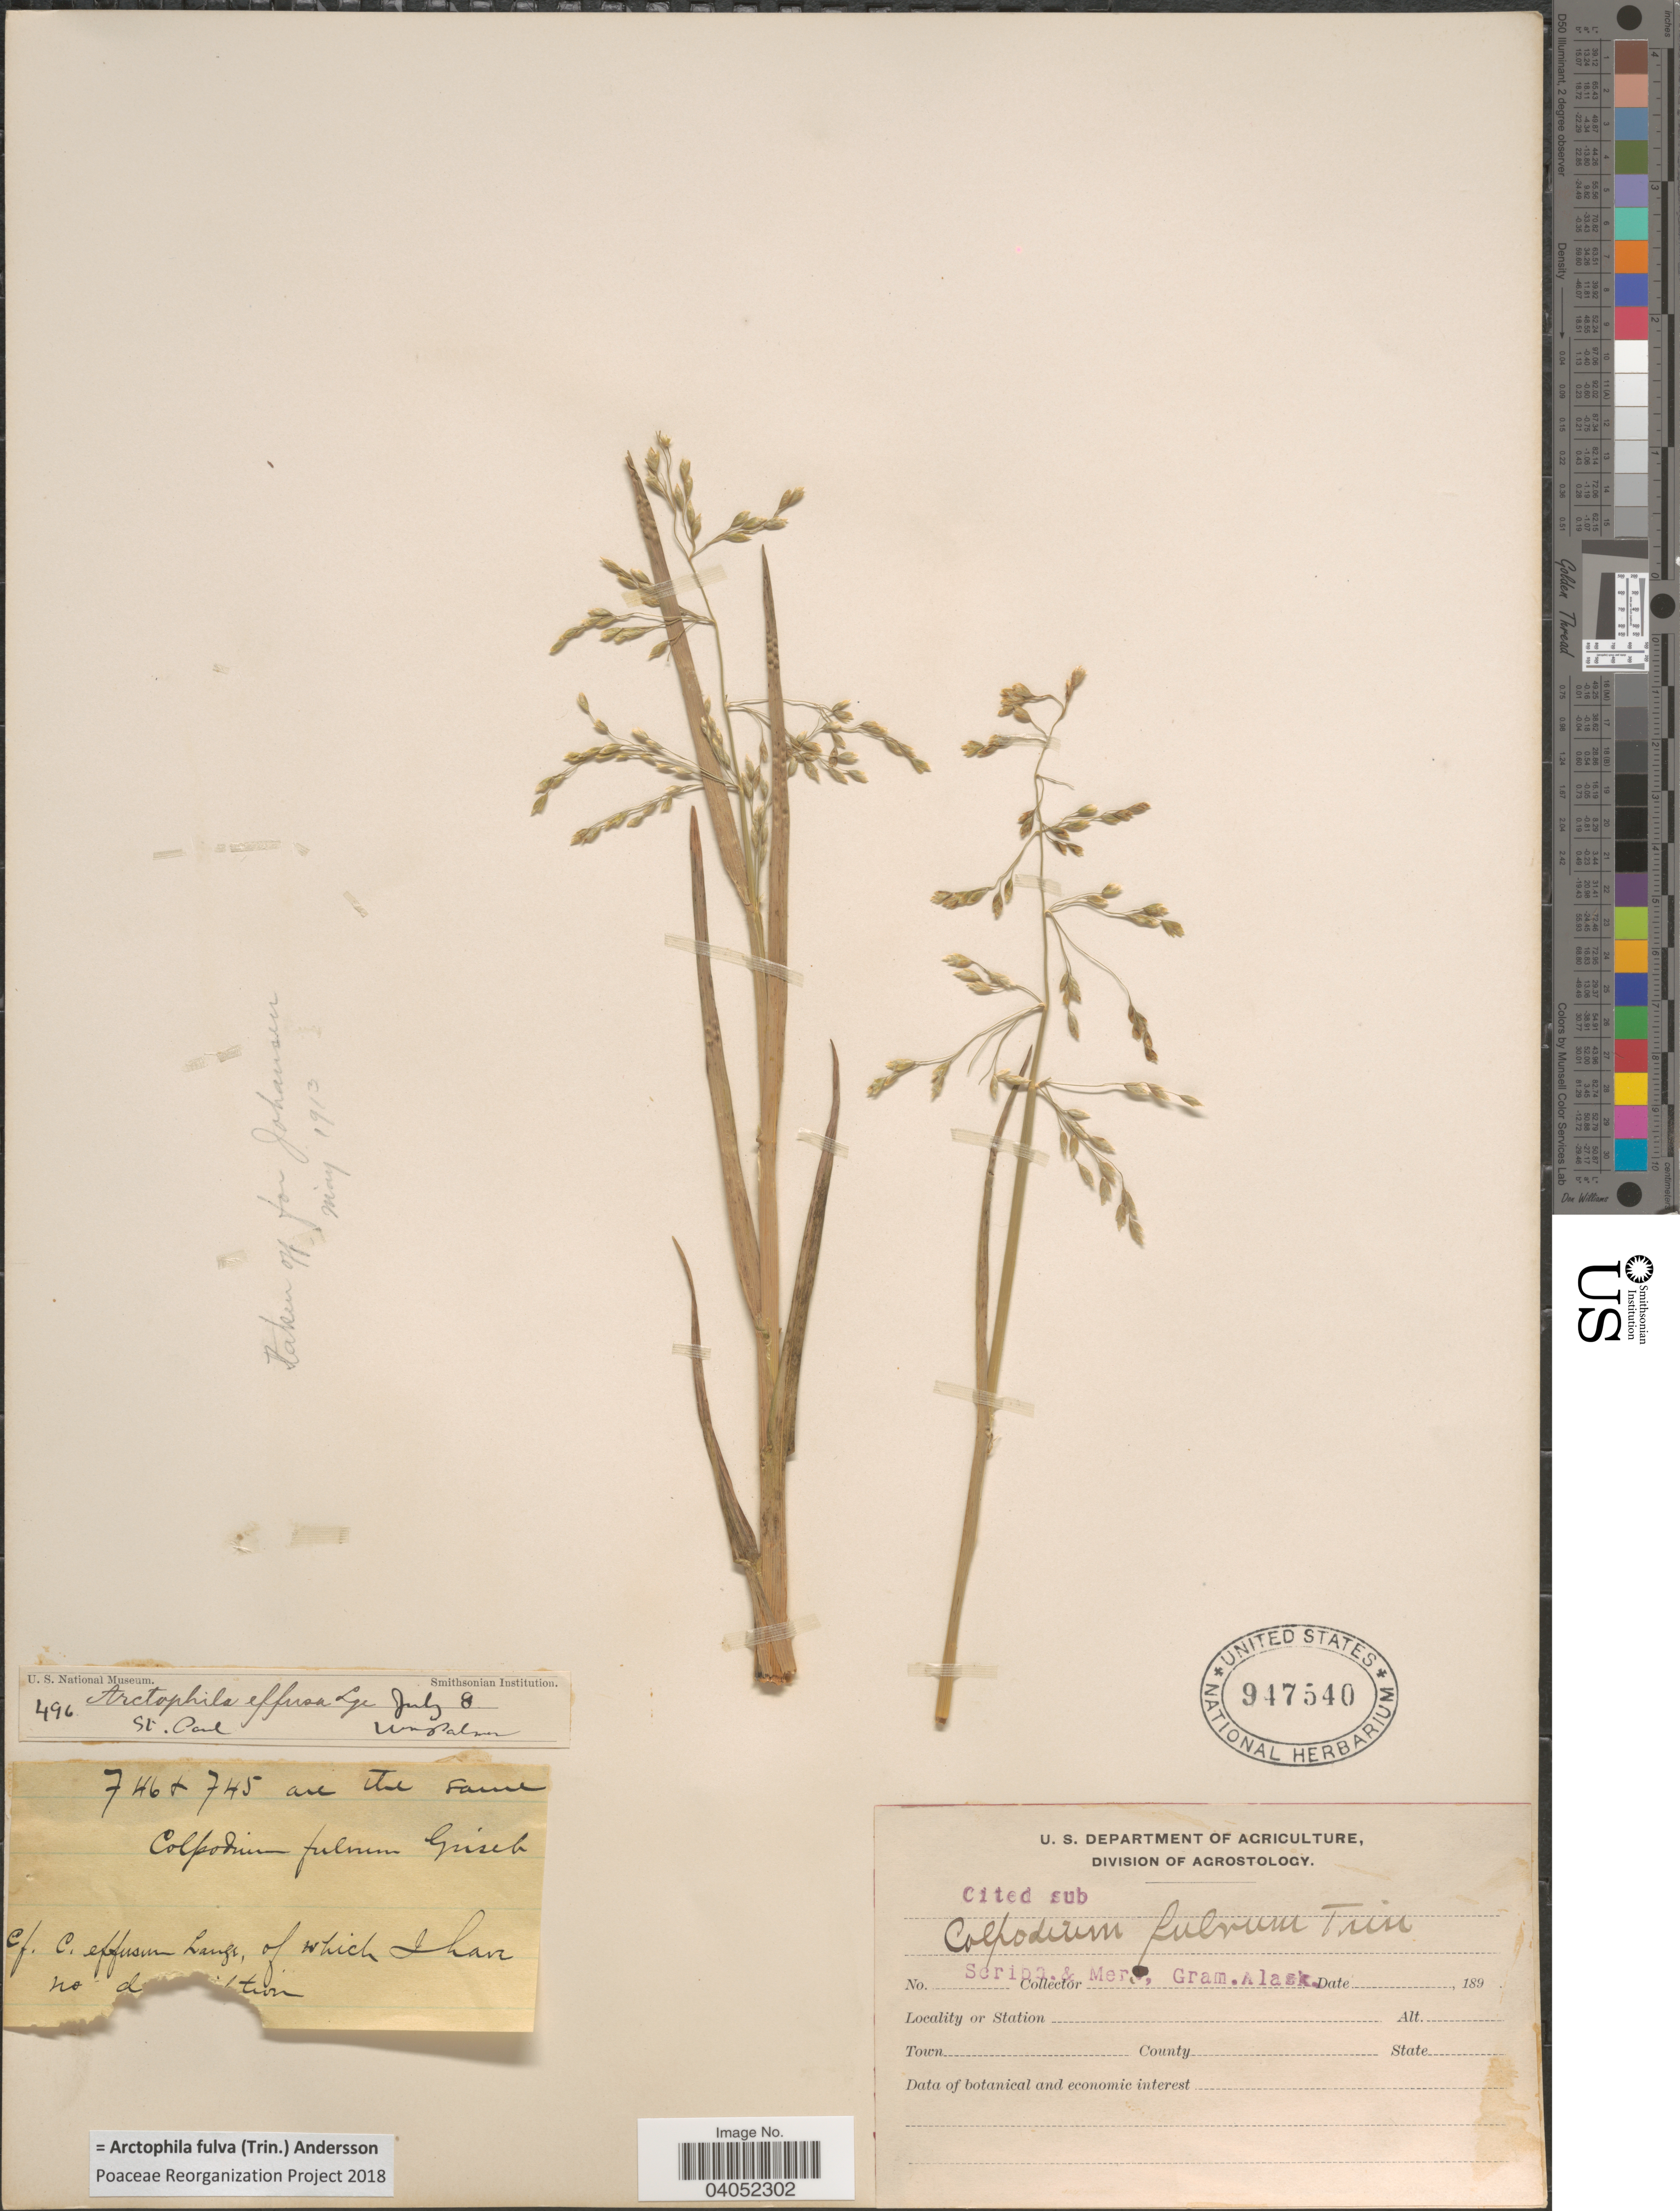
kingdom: Plantae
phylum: Tracheophyta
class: Liliopsida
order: Poales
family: Poaceae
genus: Arctophila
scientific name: Arctophila fulva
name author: (Trin.) Andersson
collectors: W. Palmer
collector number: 496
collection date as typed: Transcribed d/m/y: /7/8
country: United States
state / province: Alaska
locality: St. Paul.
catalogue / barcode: US 947540